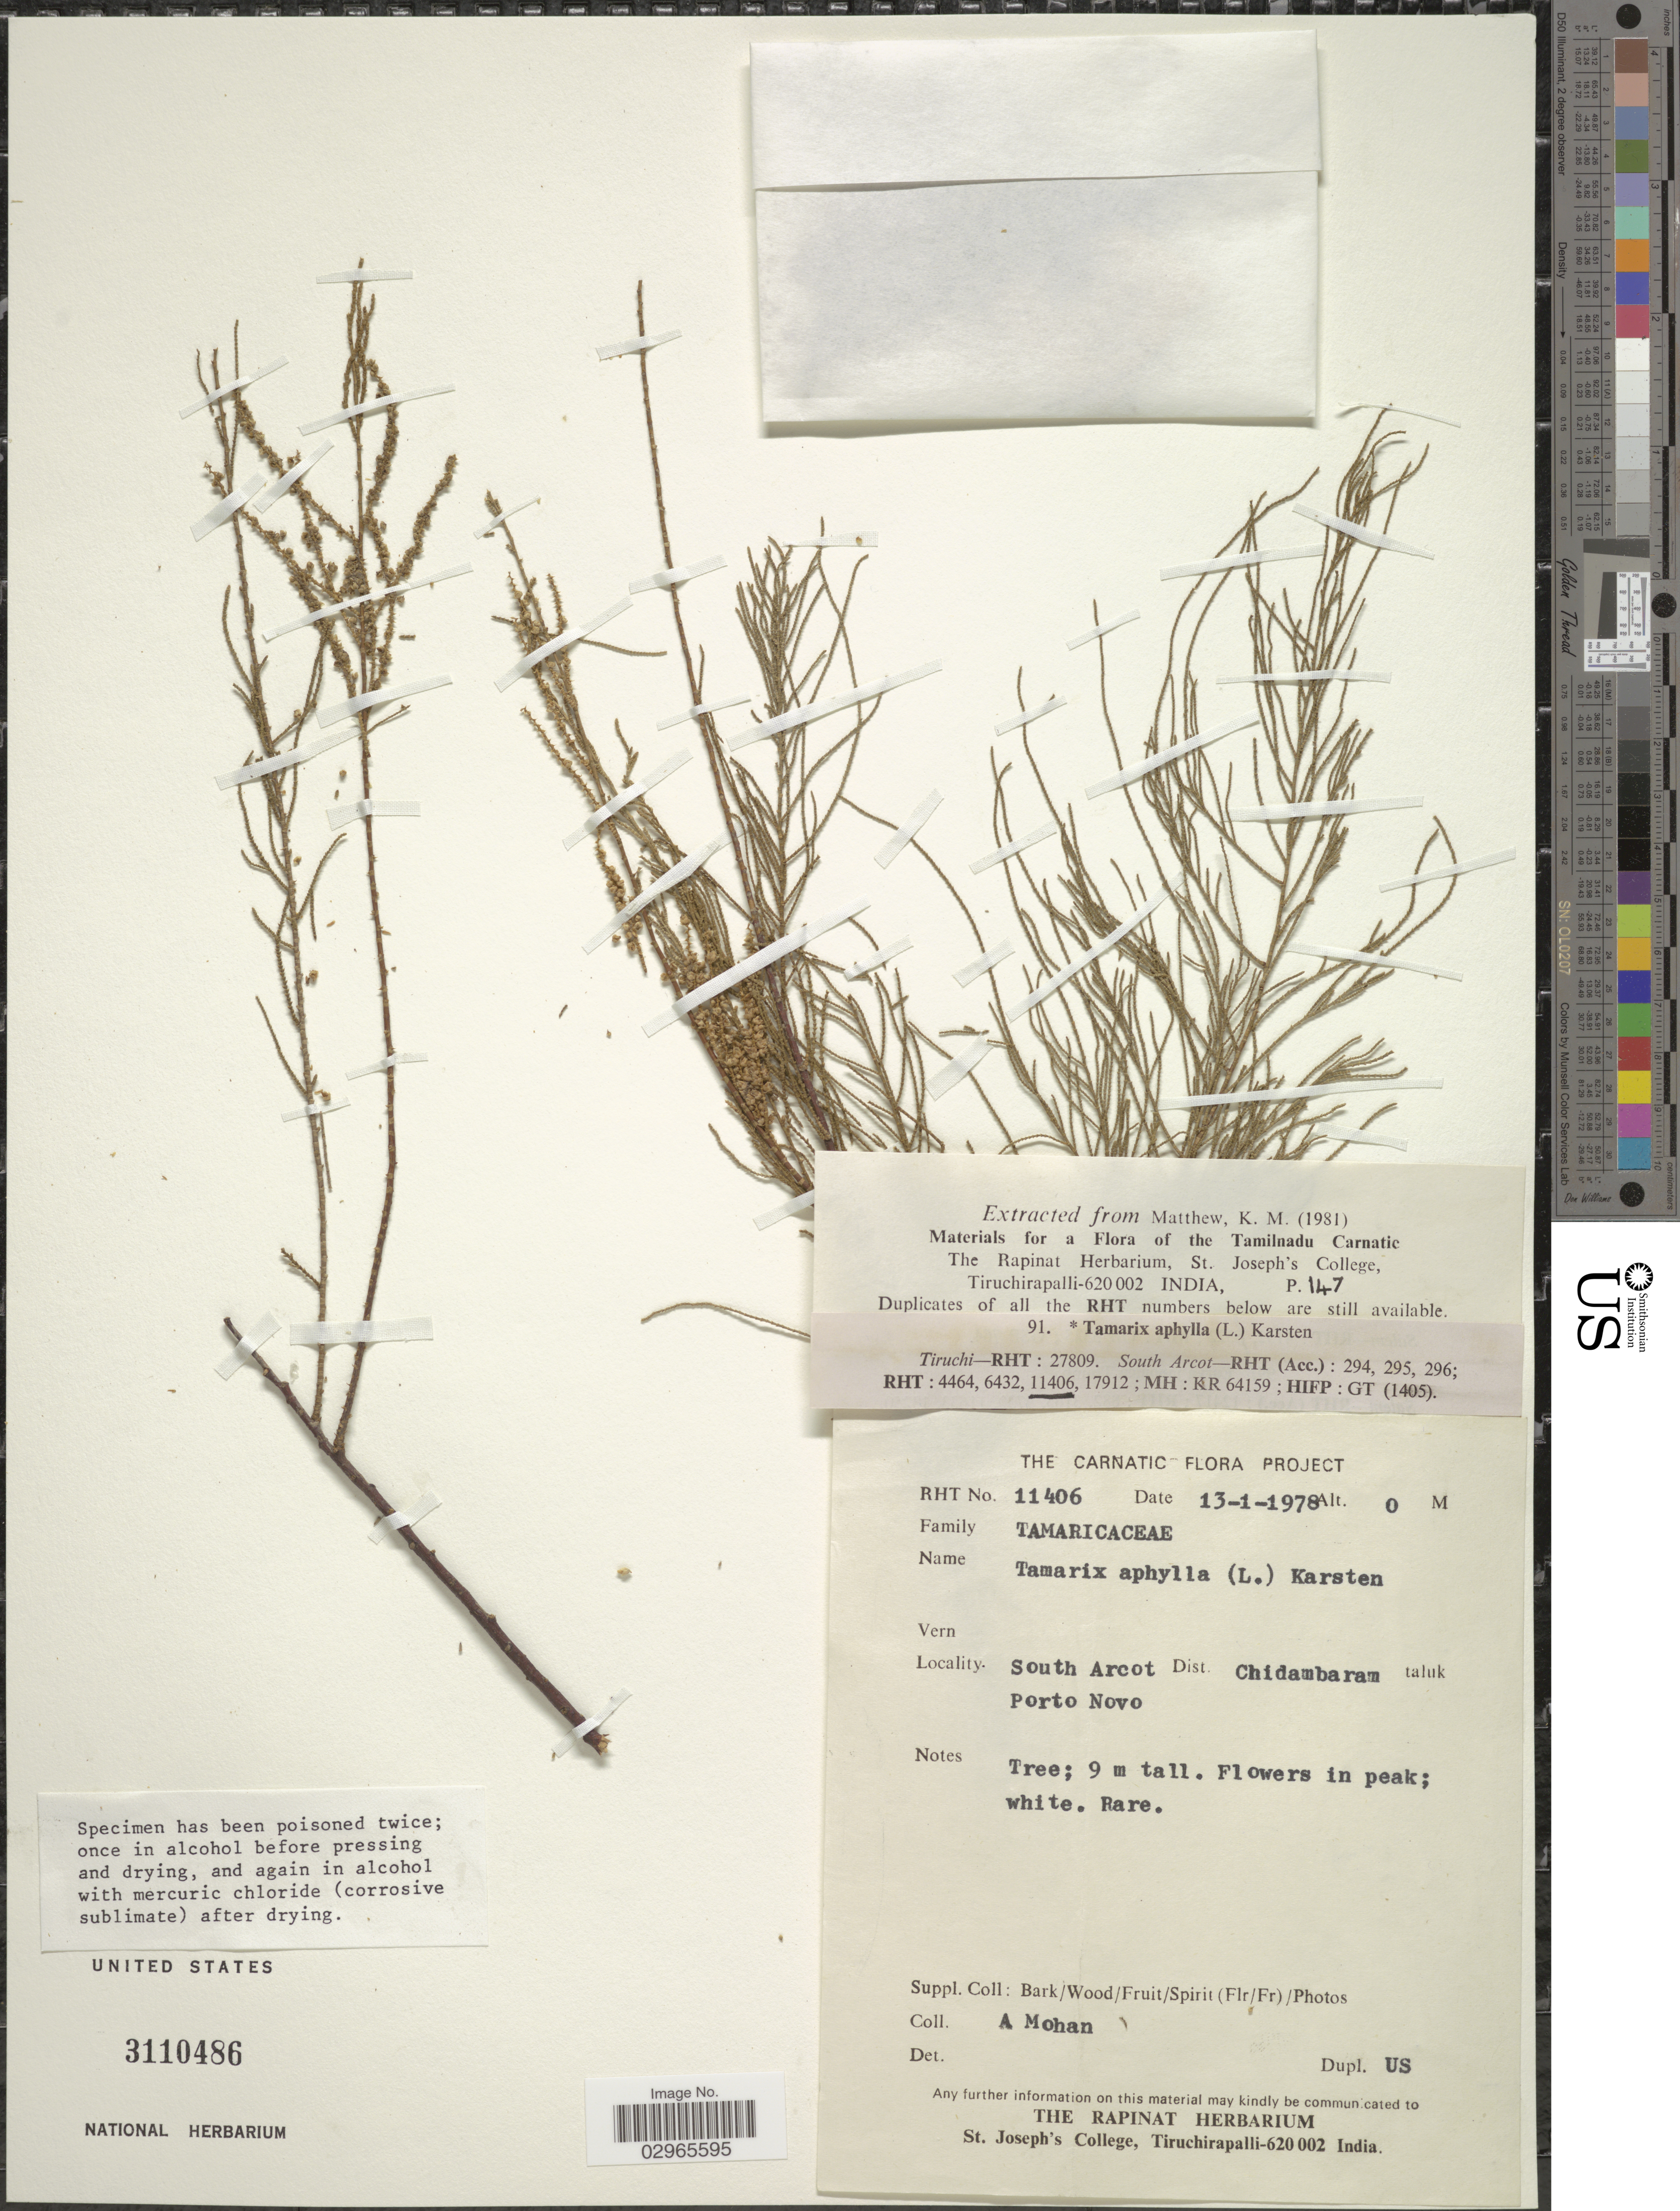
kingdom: Plantae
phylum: Tracheophyta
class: Magnoliopsida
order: Caryophyllales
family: Tamaricaceae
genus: Tamarix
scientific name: Tamarix aphylla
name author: (L.) H. Karst.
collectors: A. Mohan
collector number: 11406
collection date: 1978-01-13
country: India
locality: South Arcot, Dist. Chidambaram taluk Porto Novo.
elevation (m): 0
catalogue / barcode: US 3110486